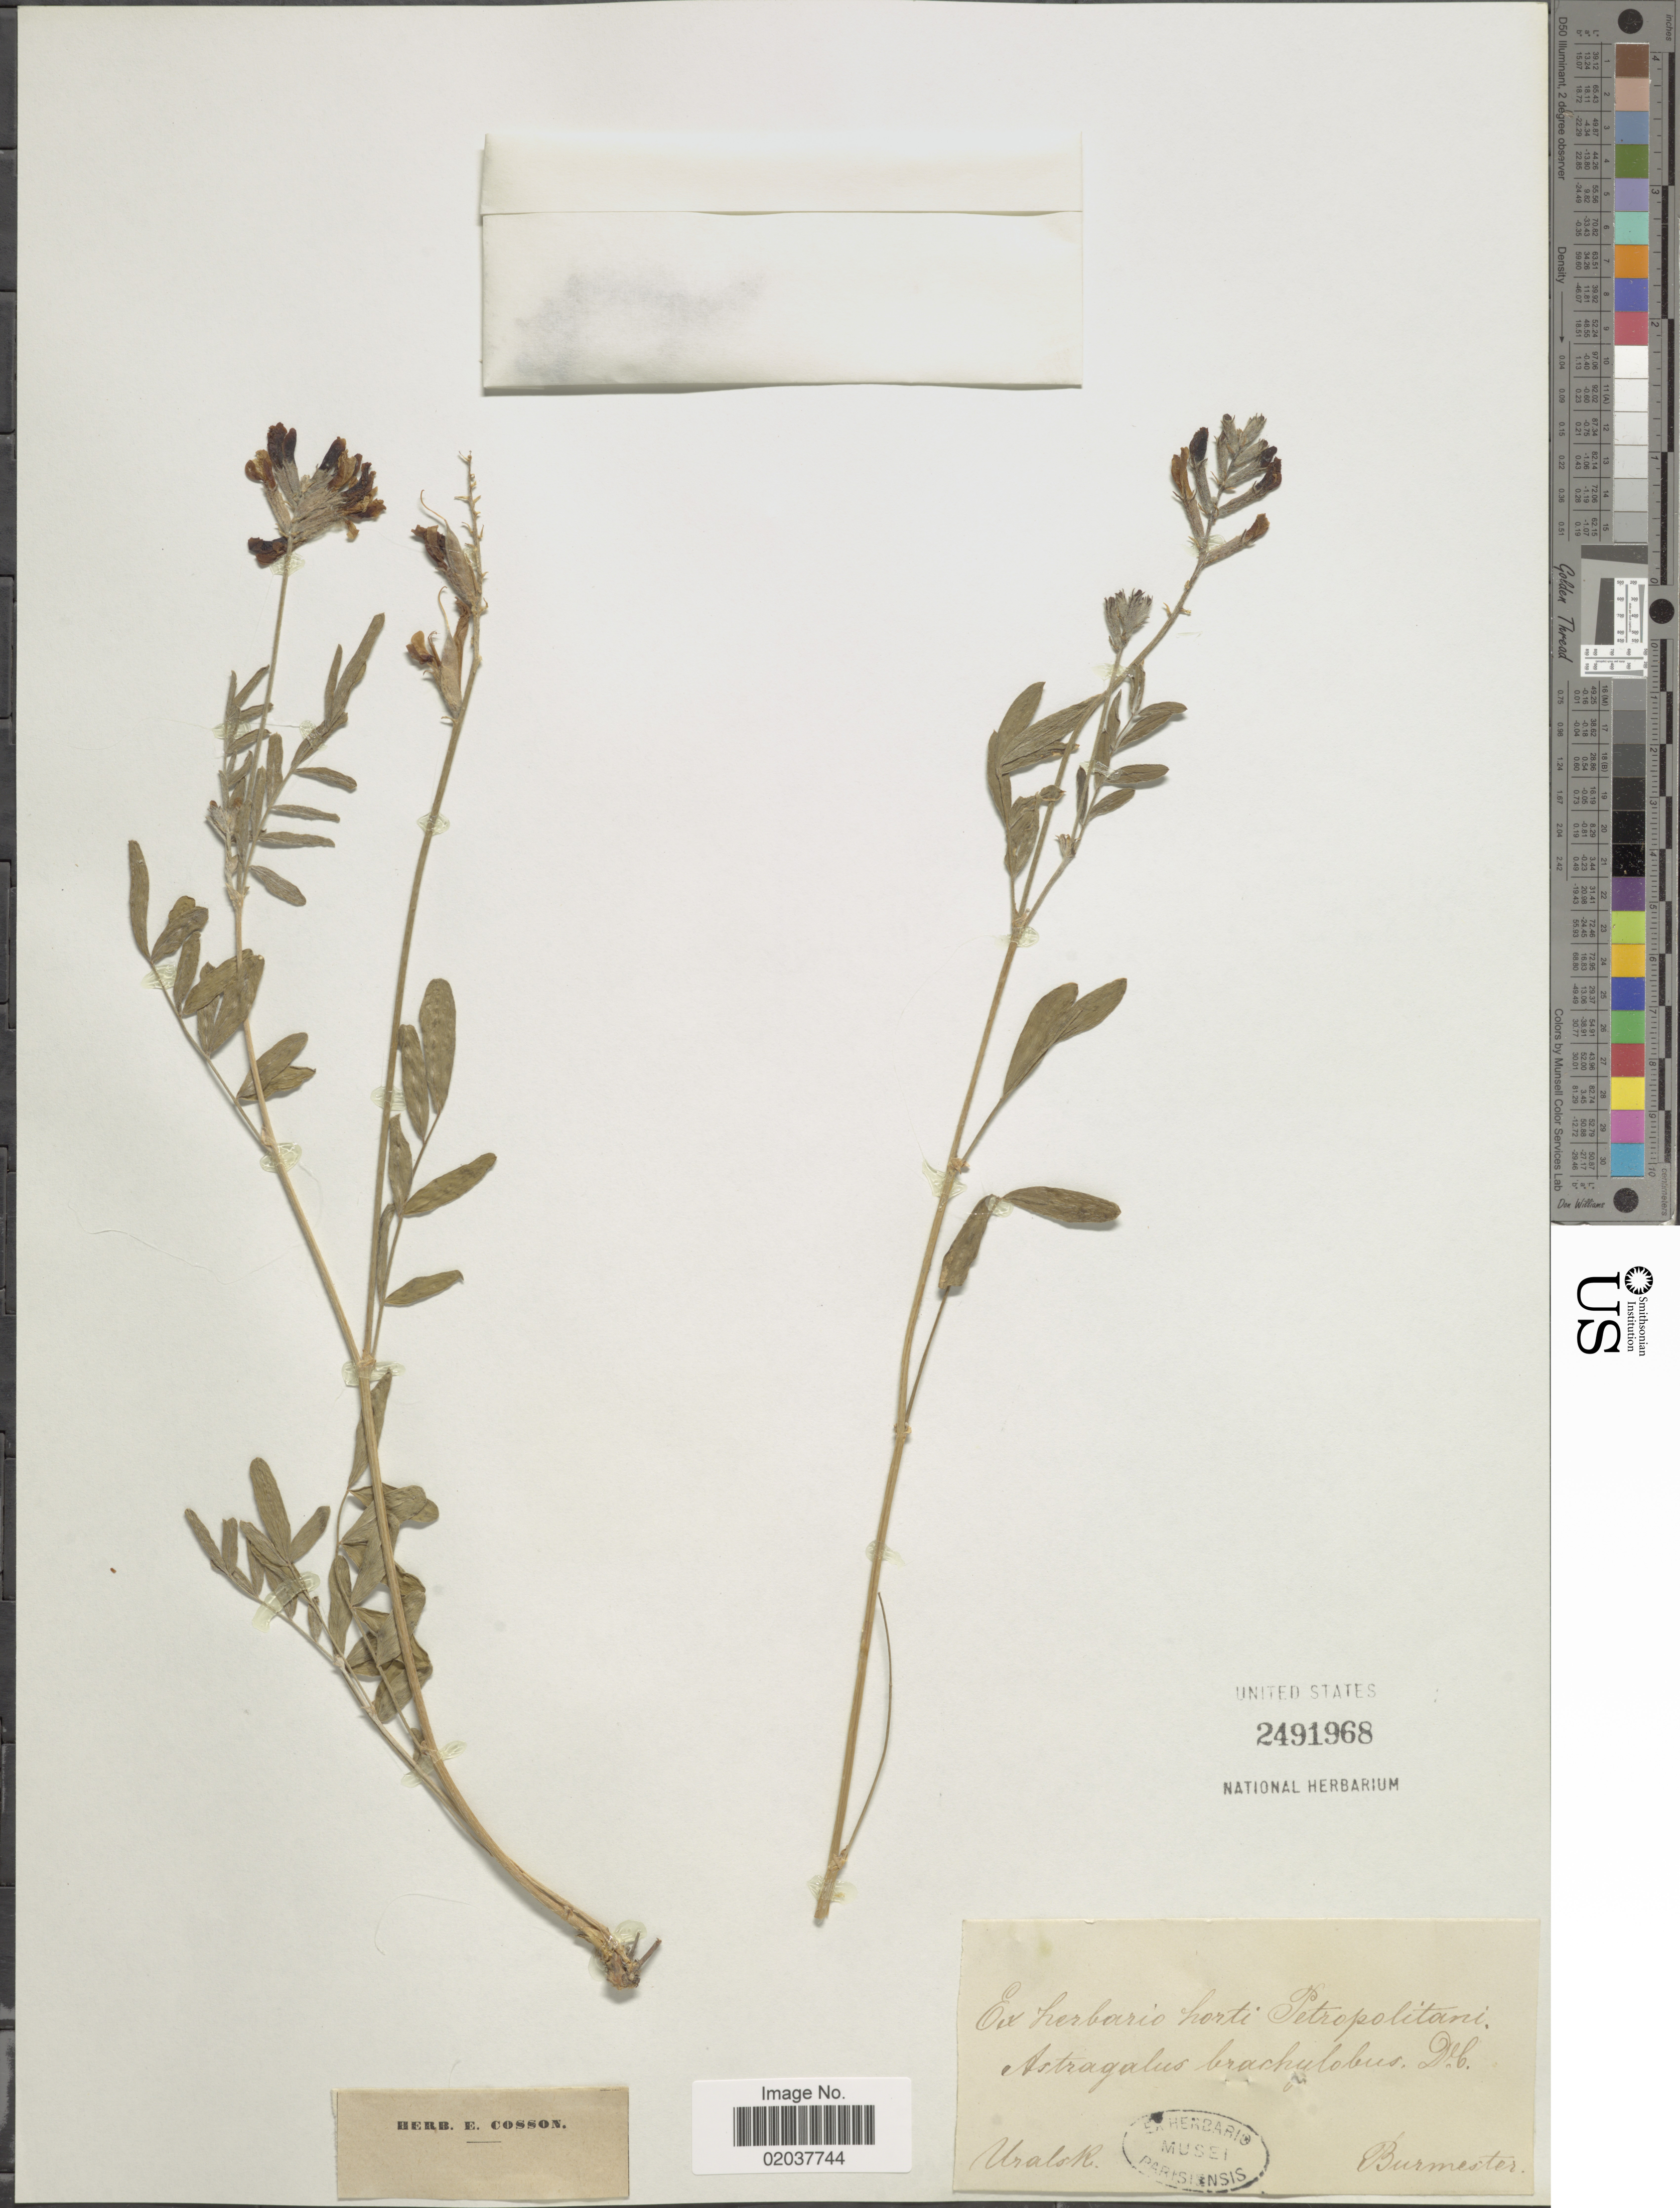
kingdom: Plantae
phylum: Tracheophyta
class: Magnoliopsida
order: Fabales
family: Fabaceae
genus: Astragalus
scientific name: Astragalus brachylobus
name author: DC.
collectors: Burmester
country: Russian Federation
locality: Uralsk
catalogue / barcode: US 2491968